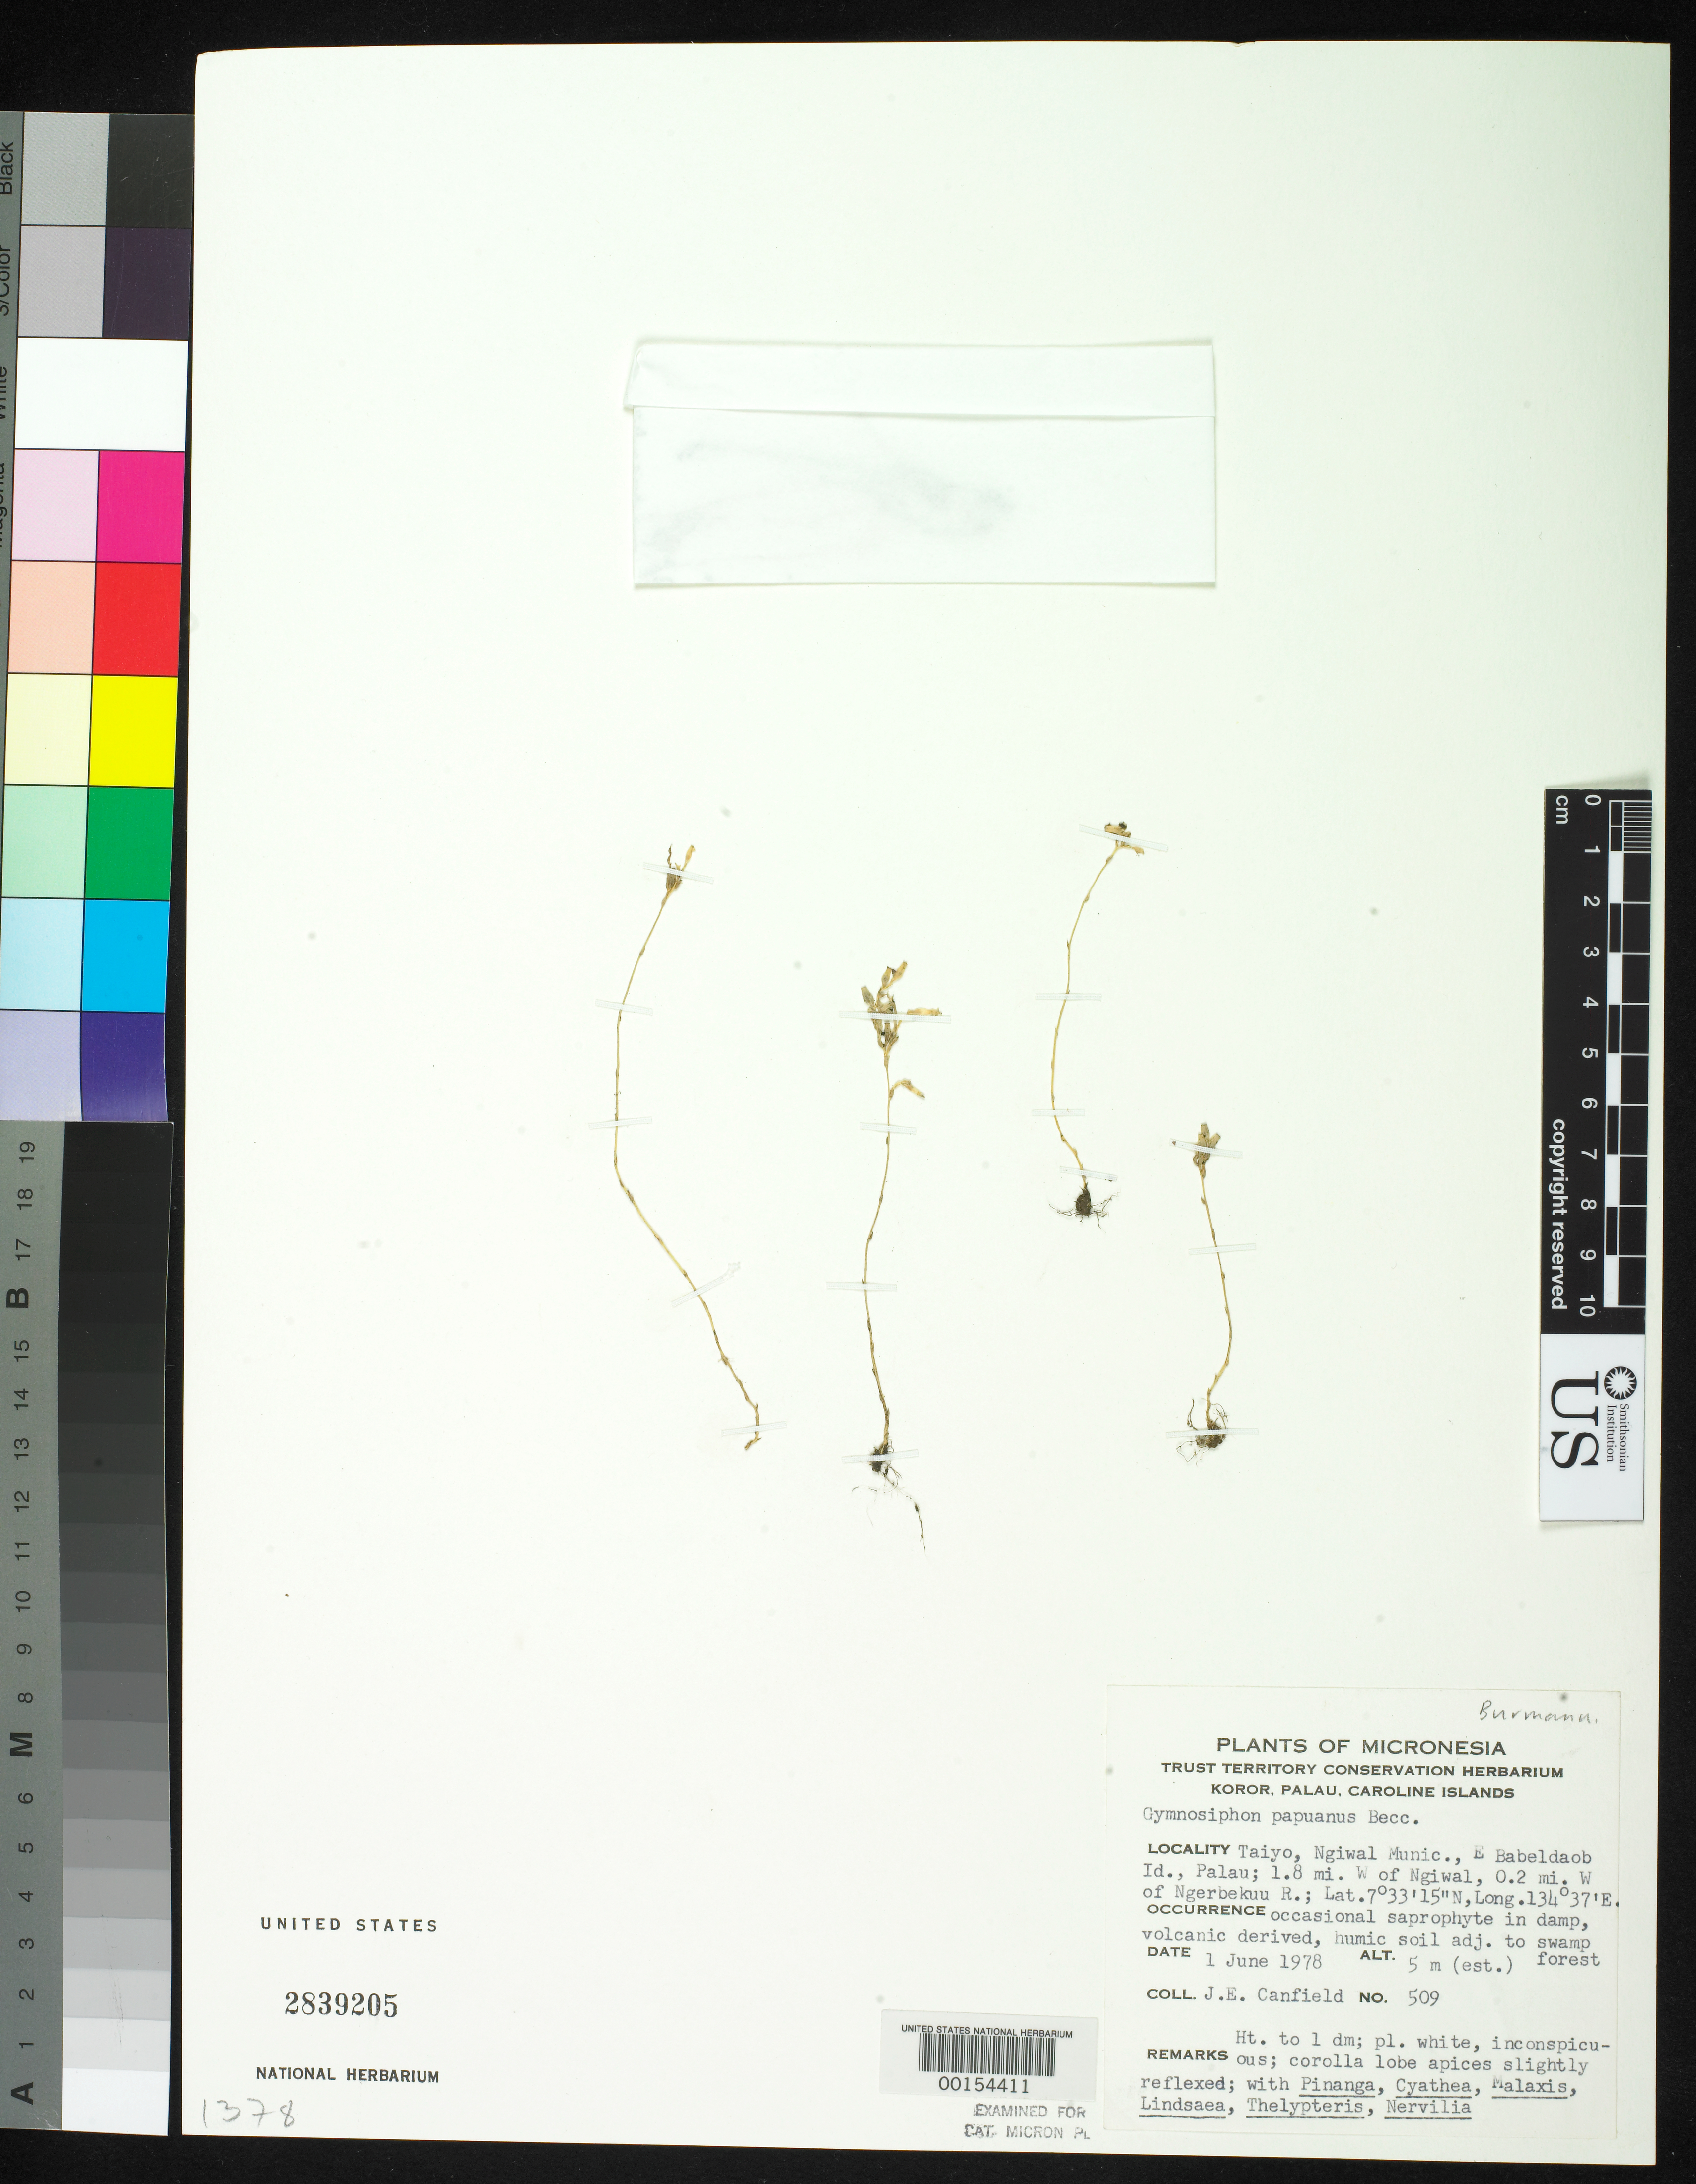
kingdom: Plantae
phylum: Tracheophyta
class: Liliopsida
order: Dioscoreales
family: Burmanniaceae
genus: Gymnosiphon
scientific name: Gymnosiphon papuanus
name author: Becc.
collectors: J. E. Canfield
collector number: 509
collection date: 1978-06-01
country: Palau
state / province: Koror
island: Babeldaob [Babelthuap]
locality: Taiyo, Ngiwal Munic., E Babeldaob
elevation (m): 5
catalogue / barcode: US 2839205